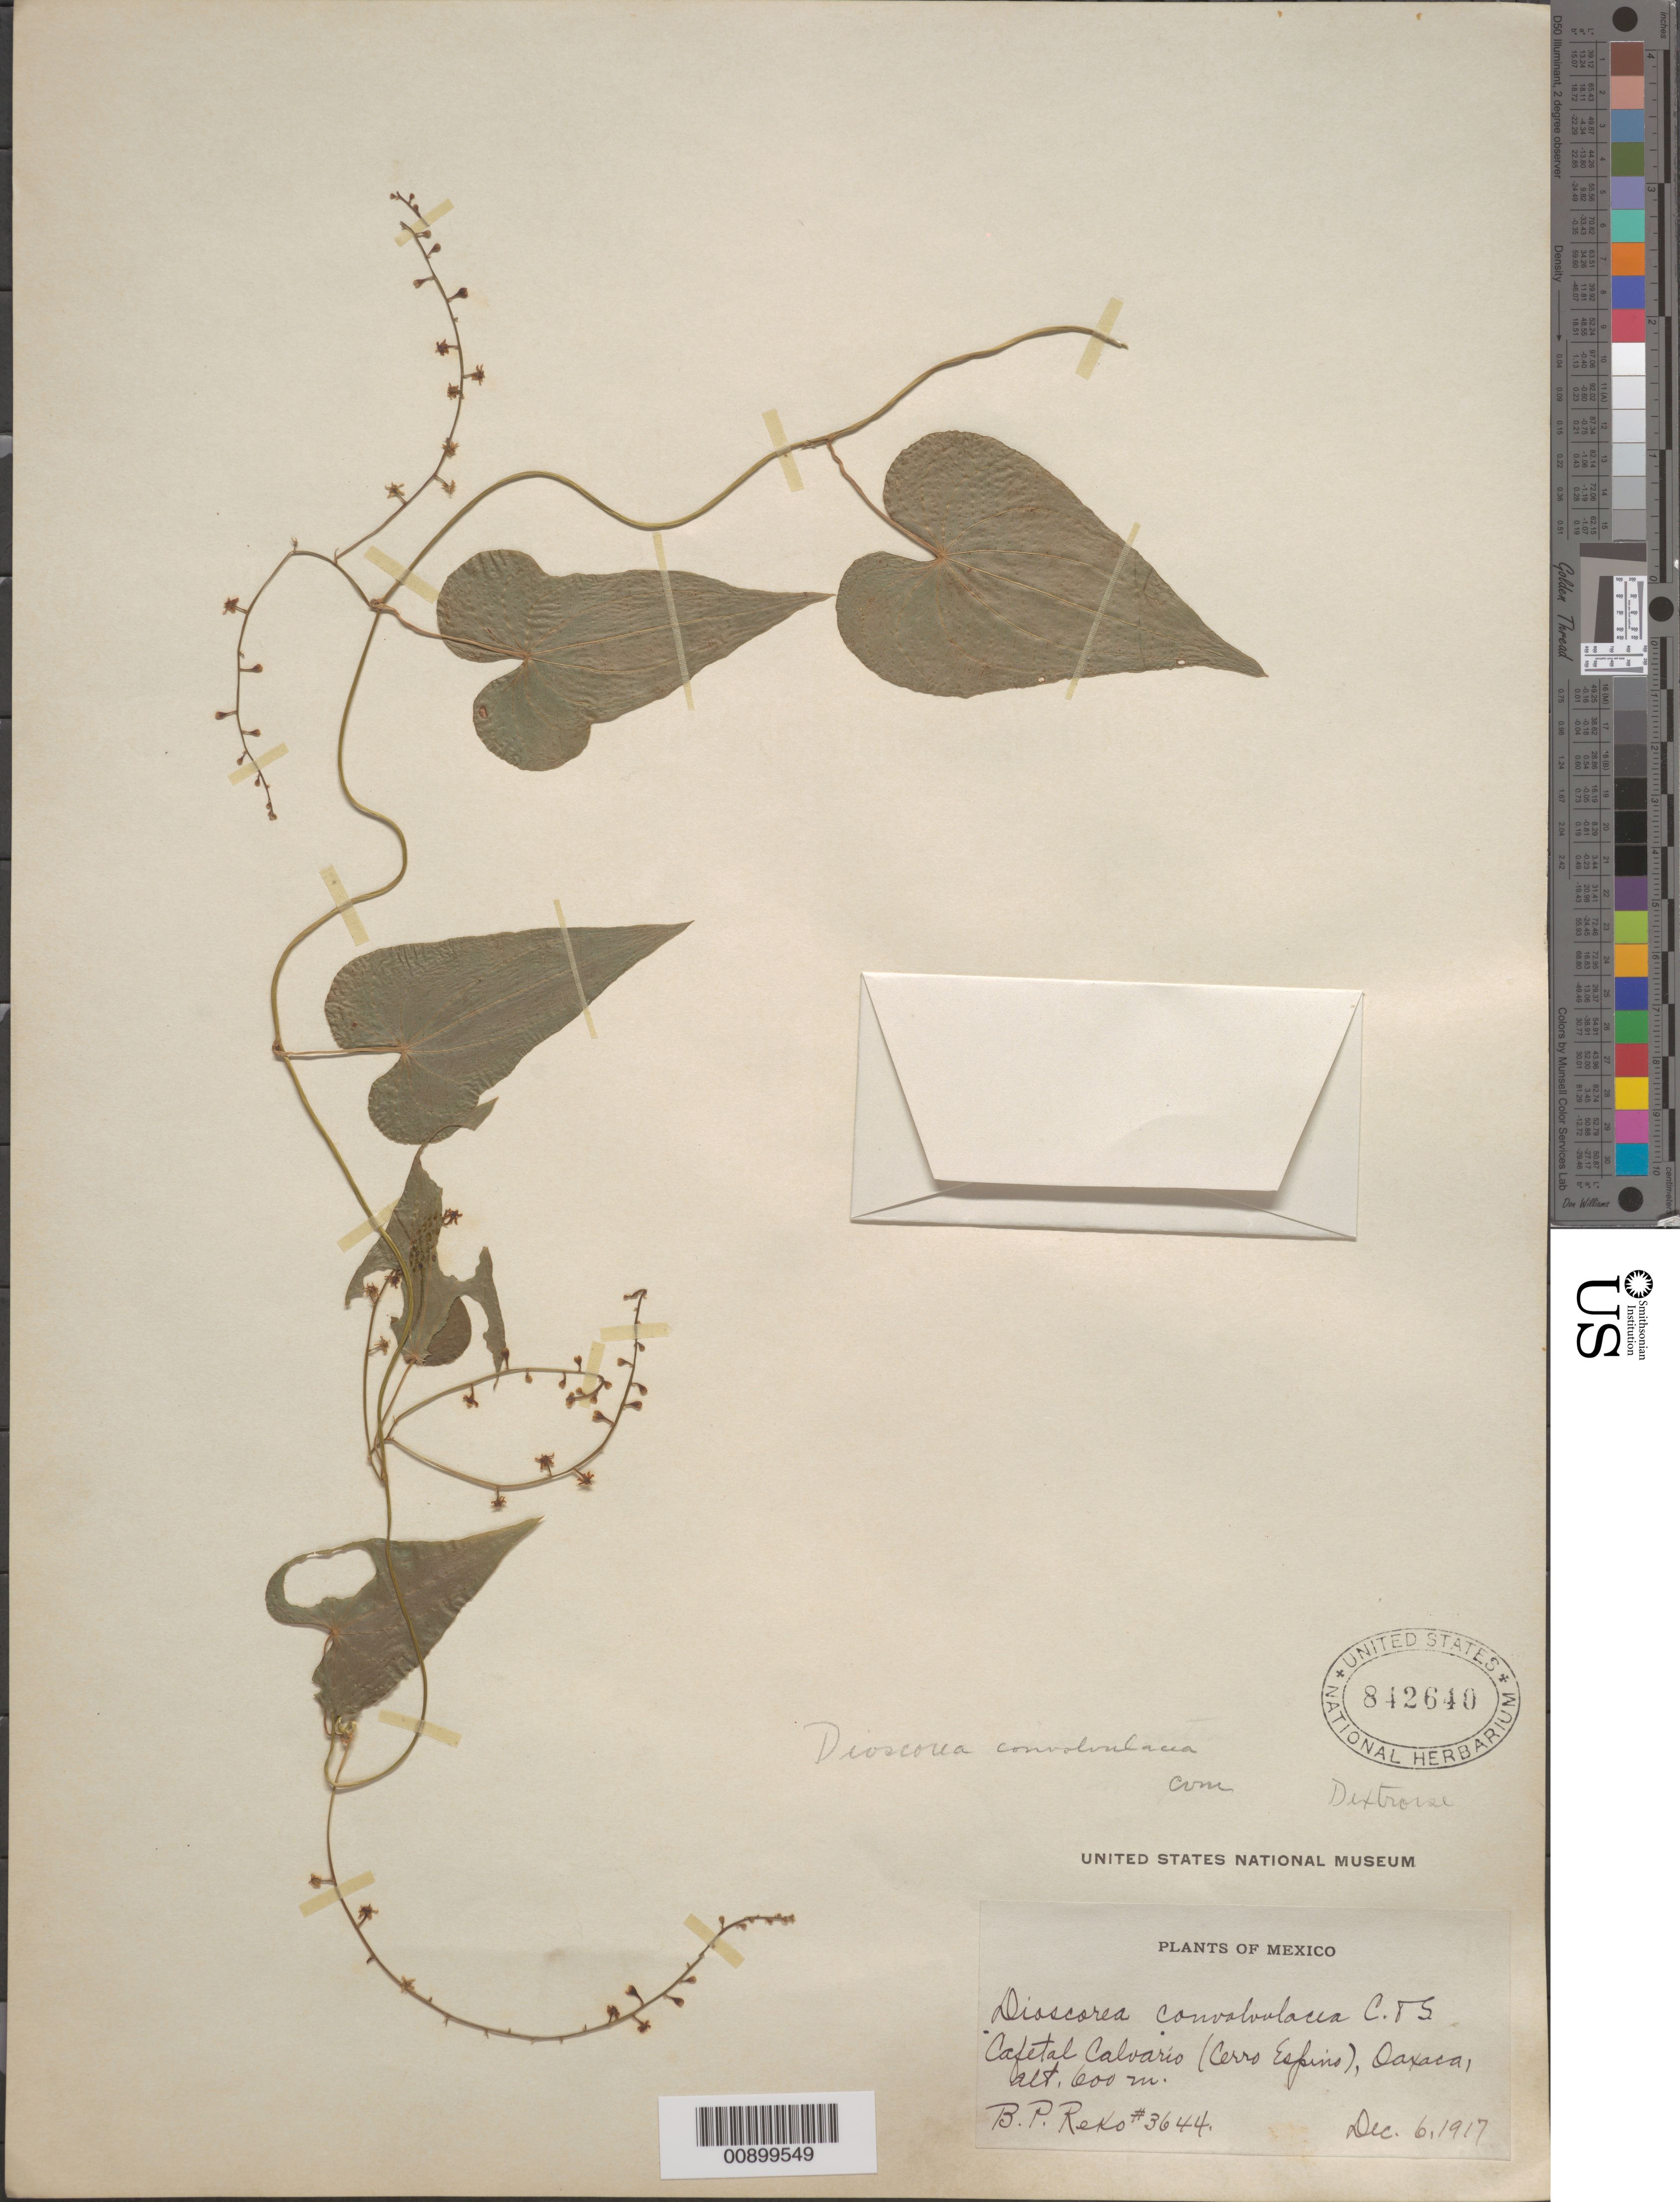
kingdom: Plantae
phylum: Tracheophyta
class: Liliopsida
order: Dioscoreales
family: Dioscoreaceae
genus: Dioscorea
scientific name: Dioscorea convolvulacea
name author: Schltdl. & Cham.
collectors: B. P. Reko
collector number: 3644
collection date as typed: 06 Dec 1917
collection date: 1917-12-06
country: Mexico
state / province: Oaxaca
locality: Cafetal Calvario (Cerro Espino), Oaxaca.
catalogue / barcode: US 842640